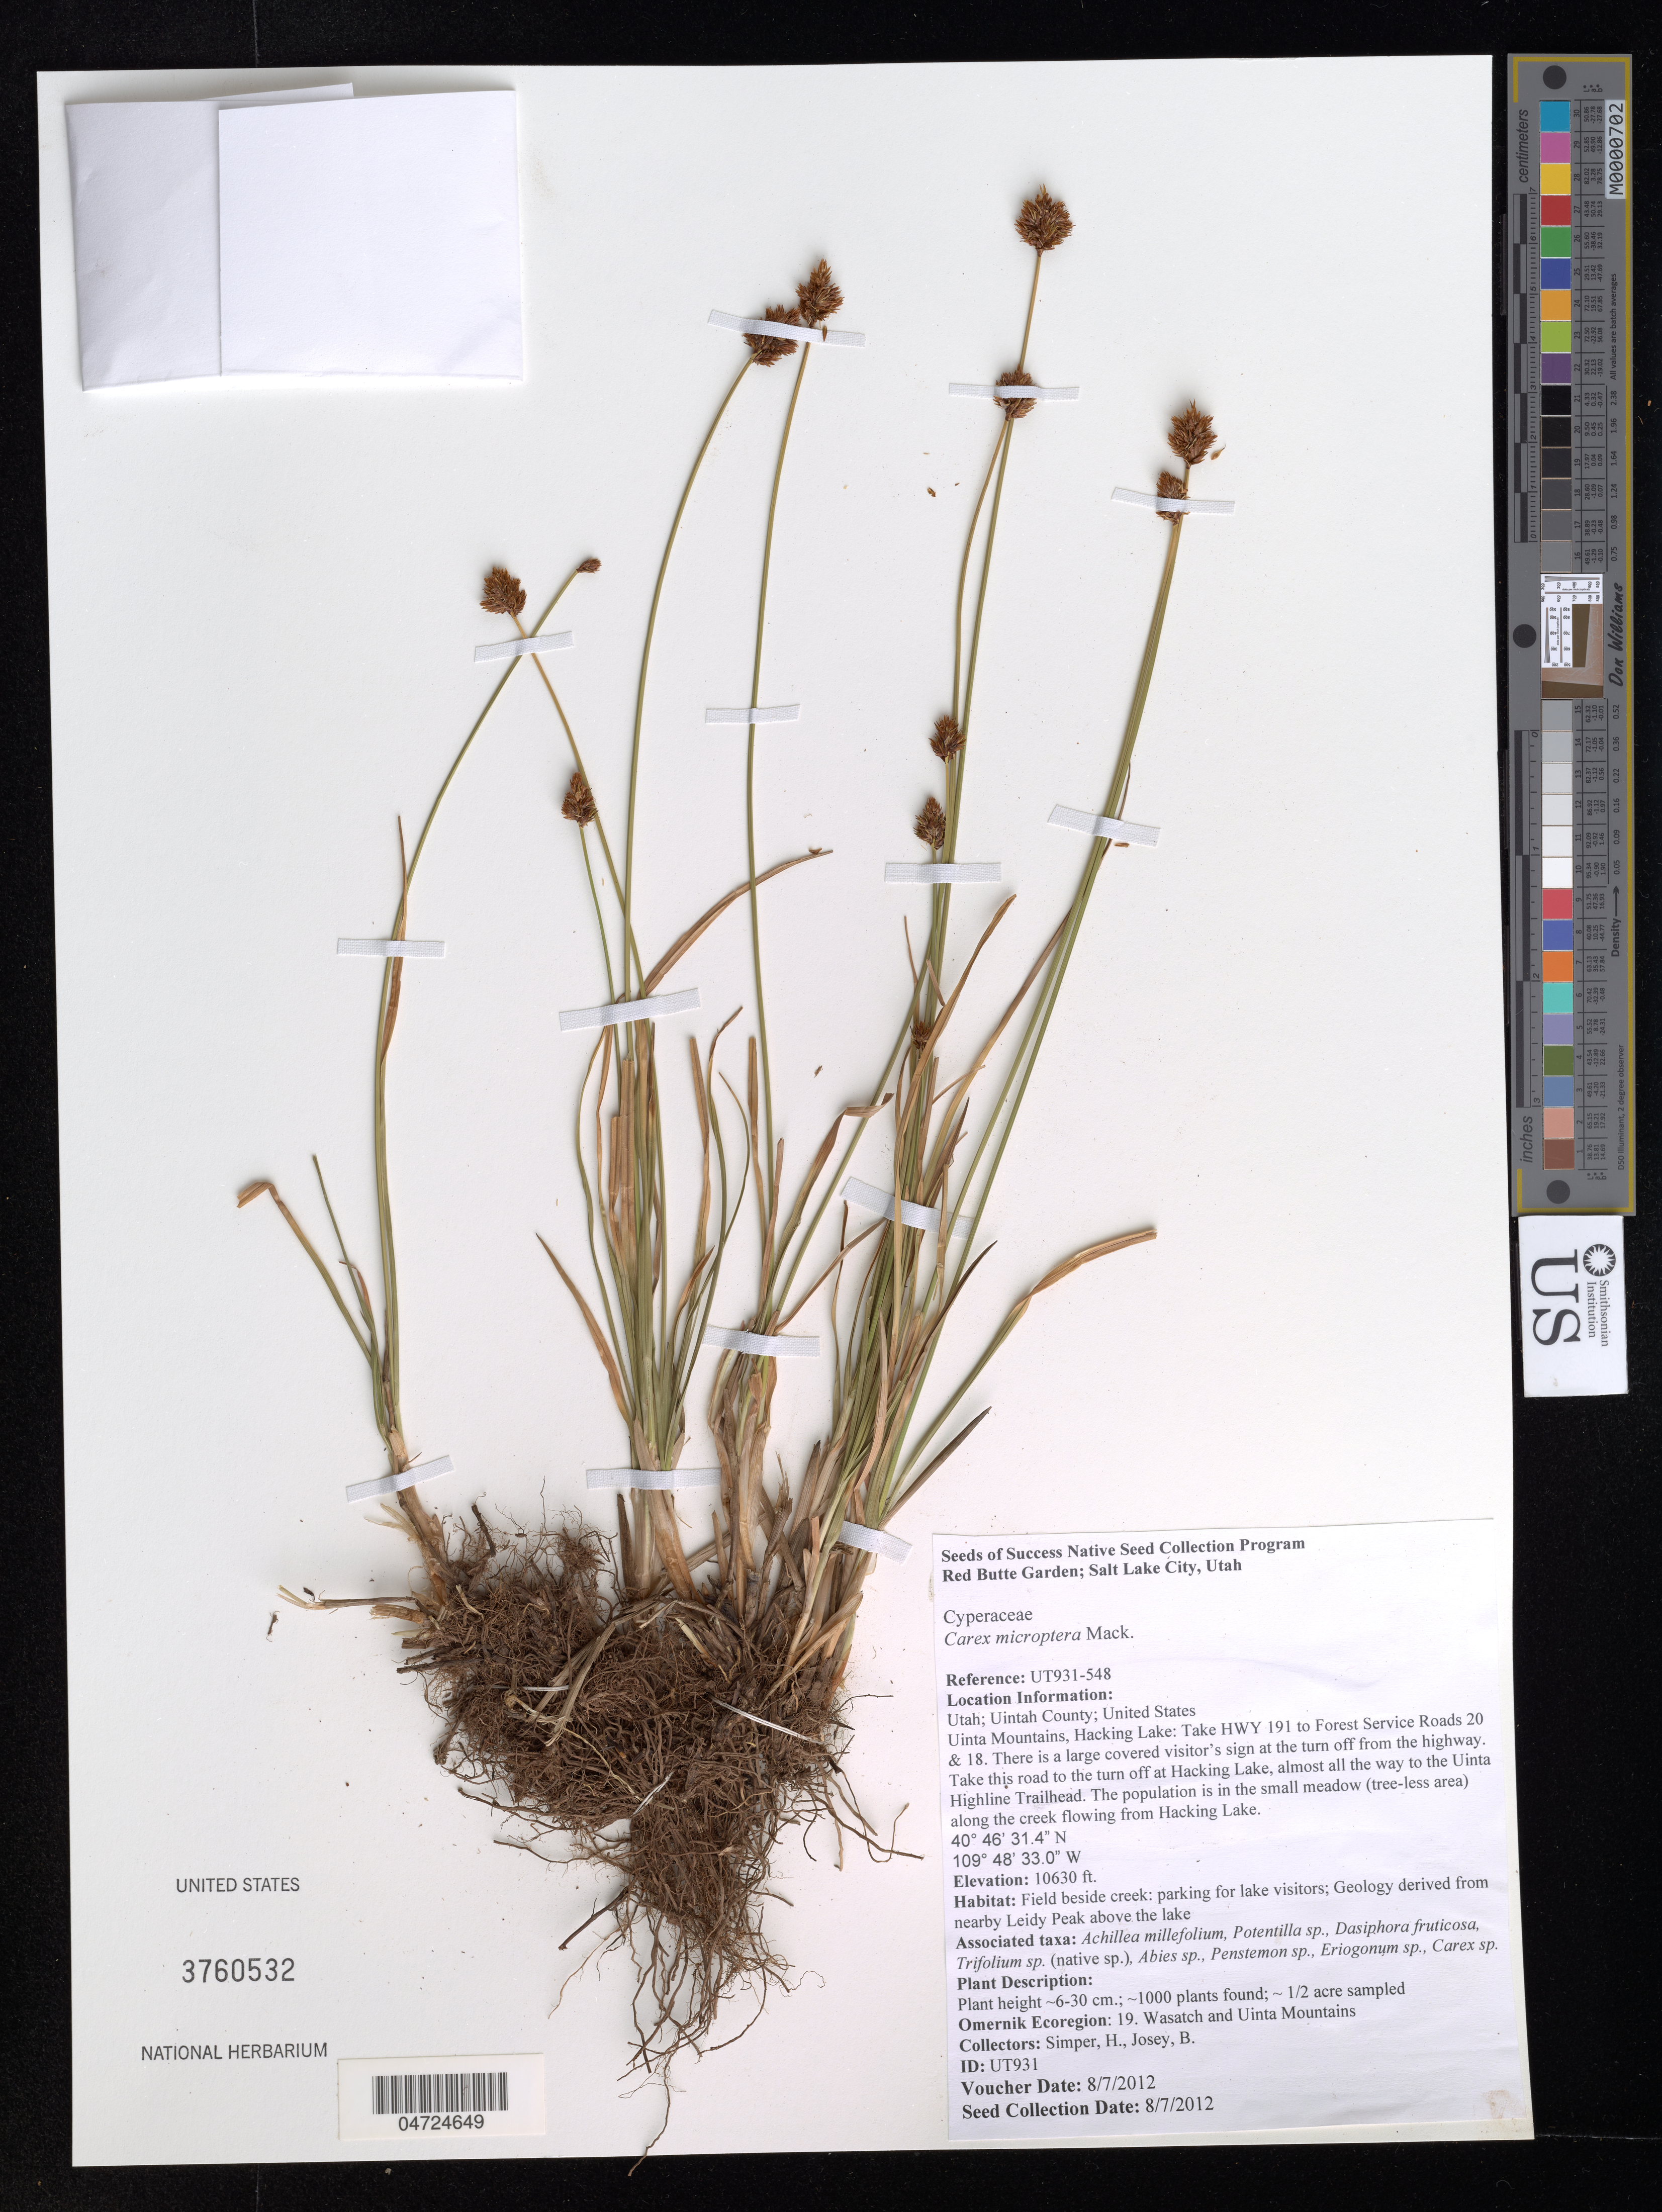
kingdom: Plantae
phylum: Tracheophyta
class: Liliopsida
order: Poales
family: Cyperaceae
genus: Carex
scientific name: Carex microptera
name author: Mack.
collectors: H. Simper & B. Josey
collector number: UT931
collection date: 2012-08-07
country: United States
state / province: Utah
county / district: Uintah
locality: Uintah County. Uinta Mountains, Hacking Lake: Take HWY 191 to Forest Service Roads 20 & 18. There is a large covered visitor's sign at the turn off from the highway. Take this road to the turn off at Hacking Lake, almost all the way to the Uinta Highline Trailhead. Omernik Ecoregion: 19. Wasatch and Uinta Mountains. Parking for lake visitors; Geology derived from nearby Leidy Peak above the lake.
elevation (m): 3240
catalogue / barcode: US 3760532